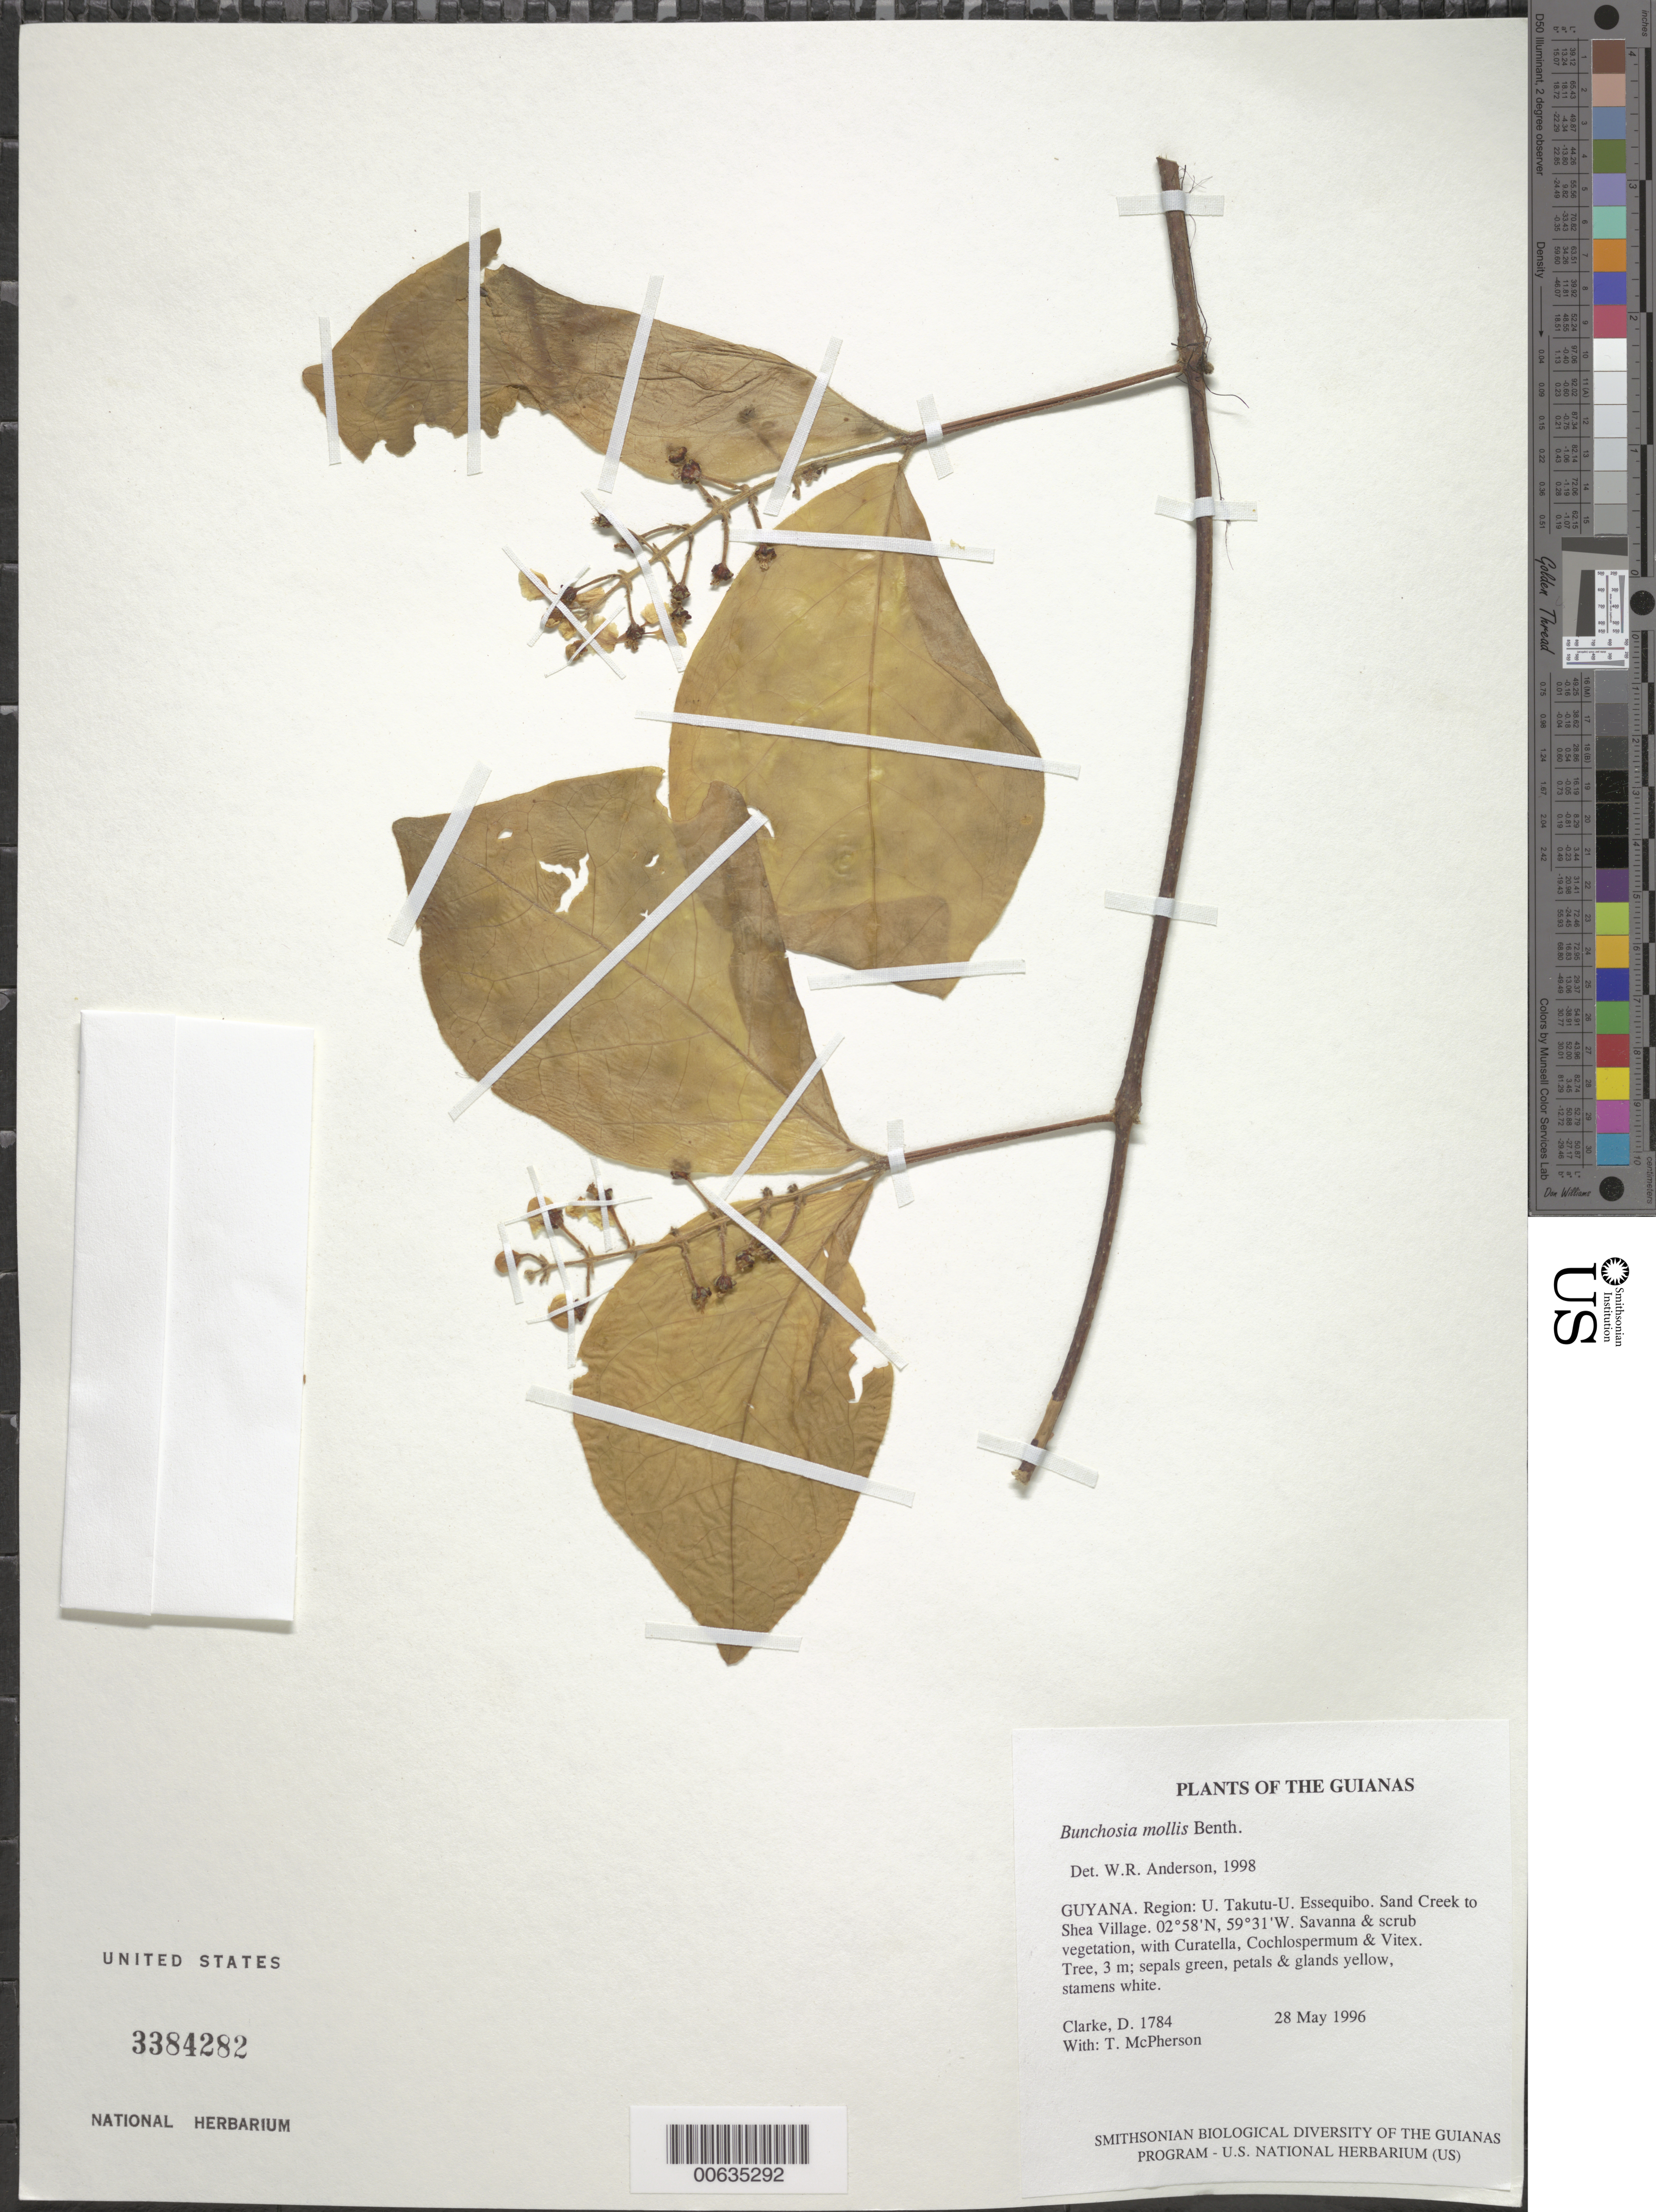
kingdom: Plantae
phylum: Tracheophyta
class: Magnoliopsida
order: Malpighiales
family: Malpighiaceae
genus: Bunchosia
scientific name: Bunchosia mollis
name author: Benth.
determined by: Anderson, W. R., (MICH), University of Michigan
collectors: H. D. Clarke & T. McPherson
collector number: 1784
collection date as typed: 28 May 1996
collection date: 1996-05-28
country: Guyana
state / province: U. Takutu-U. Essequibo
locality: Sand Creek to Shea Village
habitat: Savanna & scrub vegetation, with Curatella, Cochlospermum & Vitex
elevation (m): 100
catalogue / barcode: US 3384282